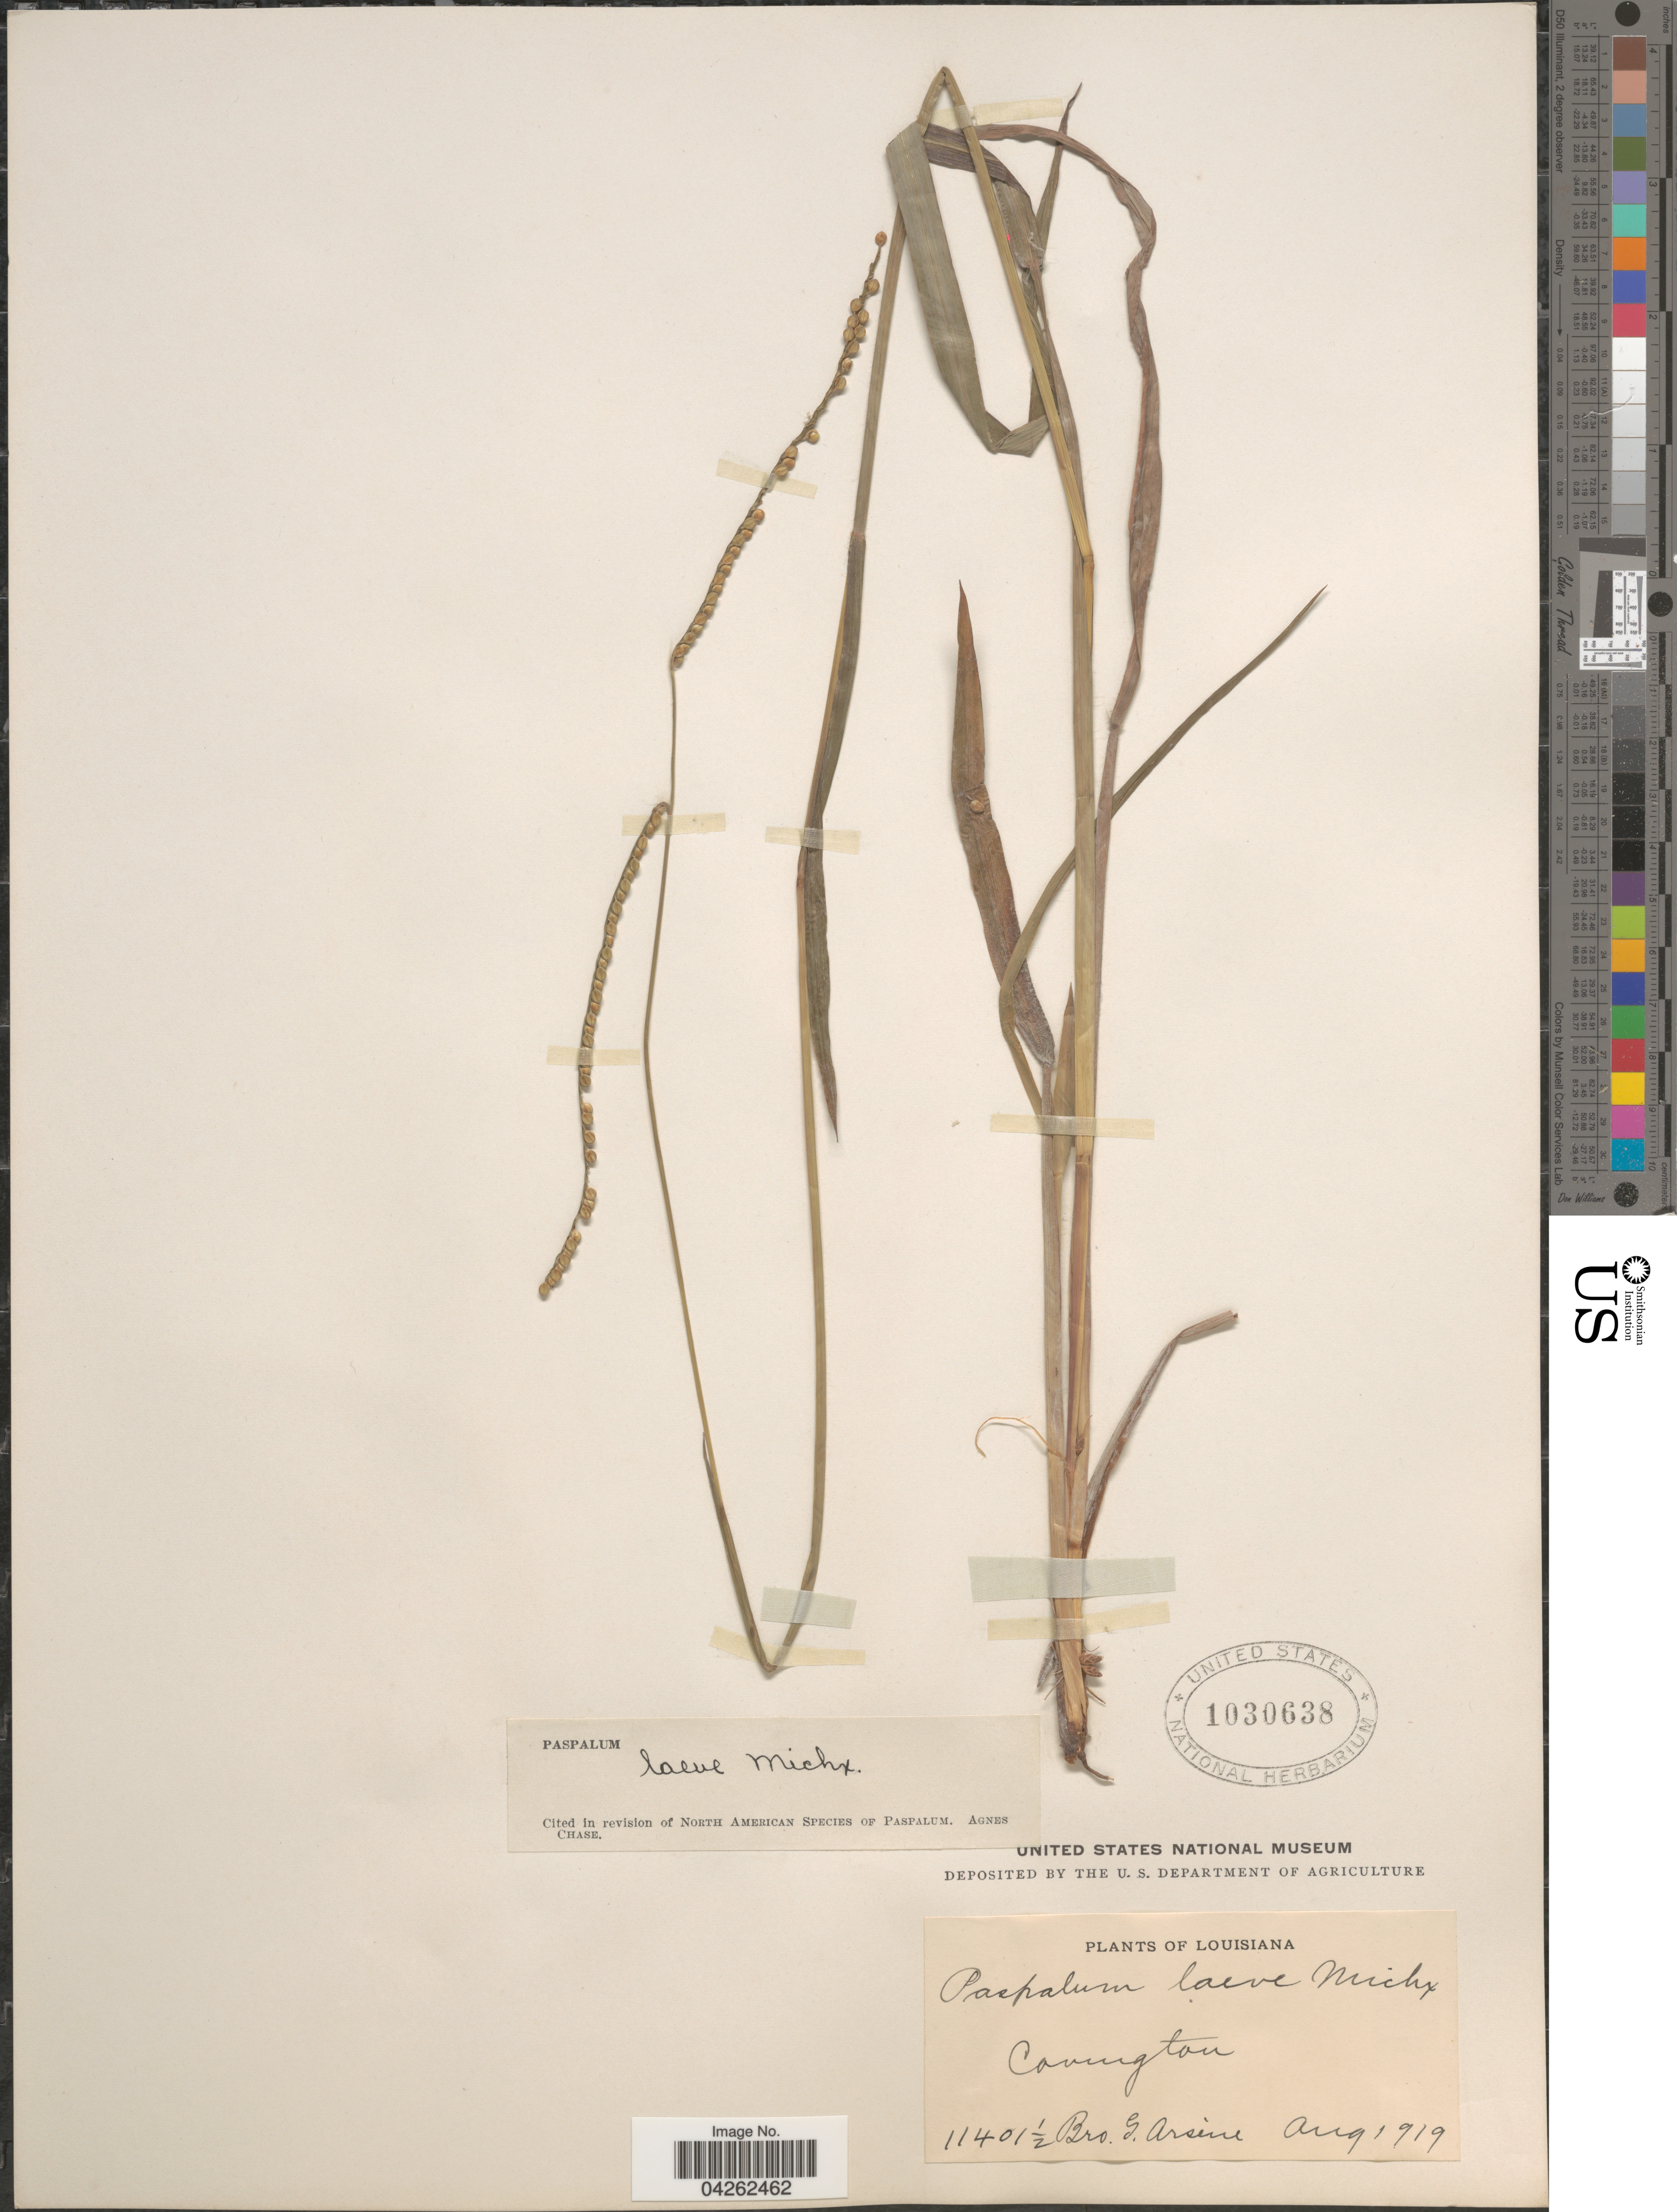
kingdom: Plantae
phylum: Tracheophyta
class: Liliopsida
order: Poales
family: Poaceae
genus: Paspalum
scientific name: Paspalum laeve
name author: Michx.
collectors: Bro. G. Arsène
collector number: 11401½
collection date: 1919-08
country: United States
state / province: Louisiana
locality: Covington.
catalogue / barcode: US 1030638